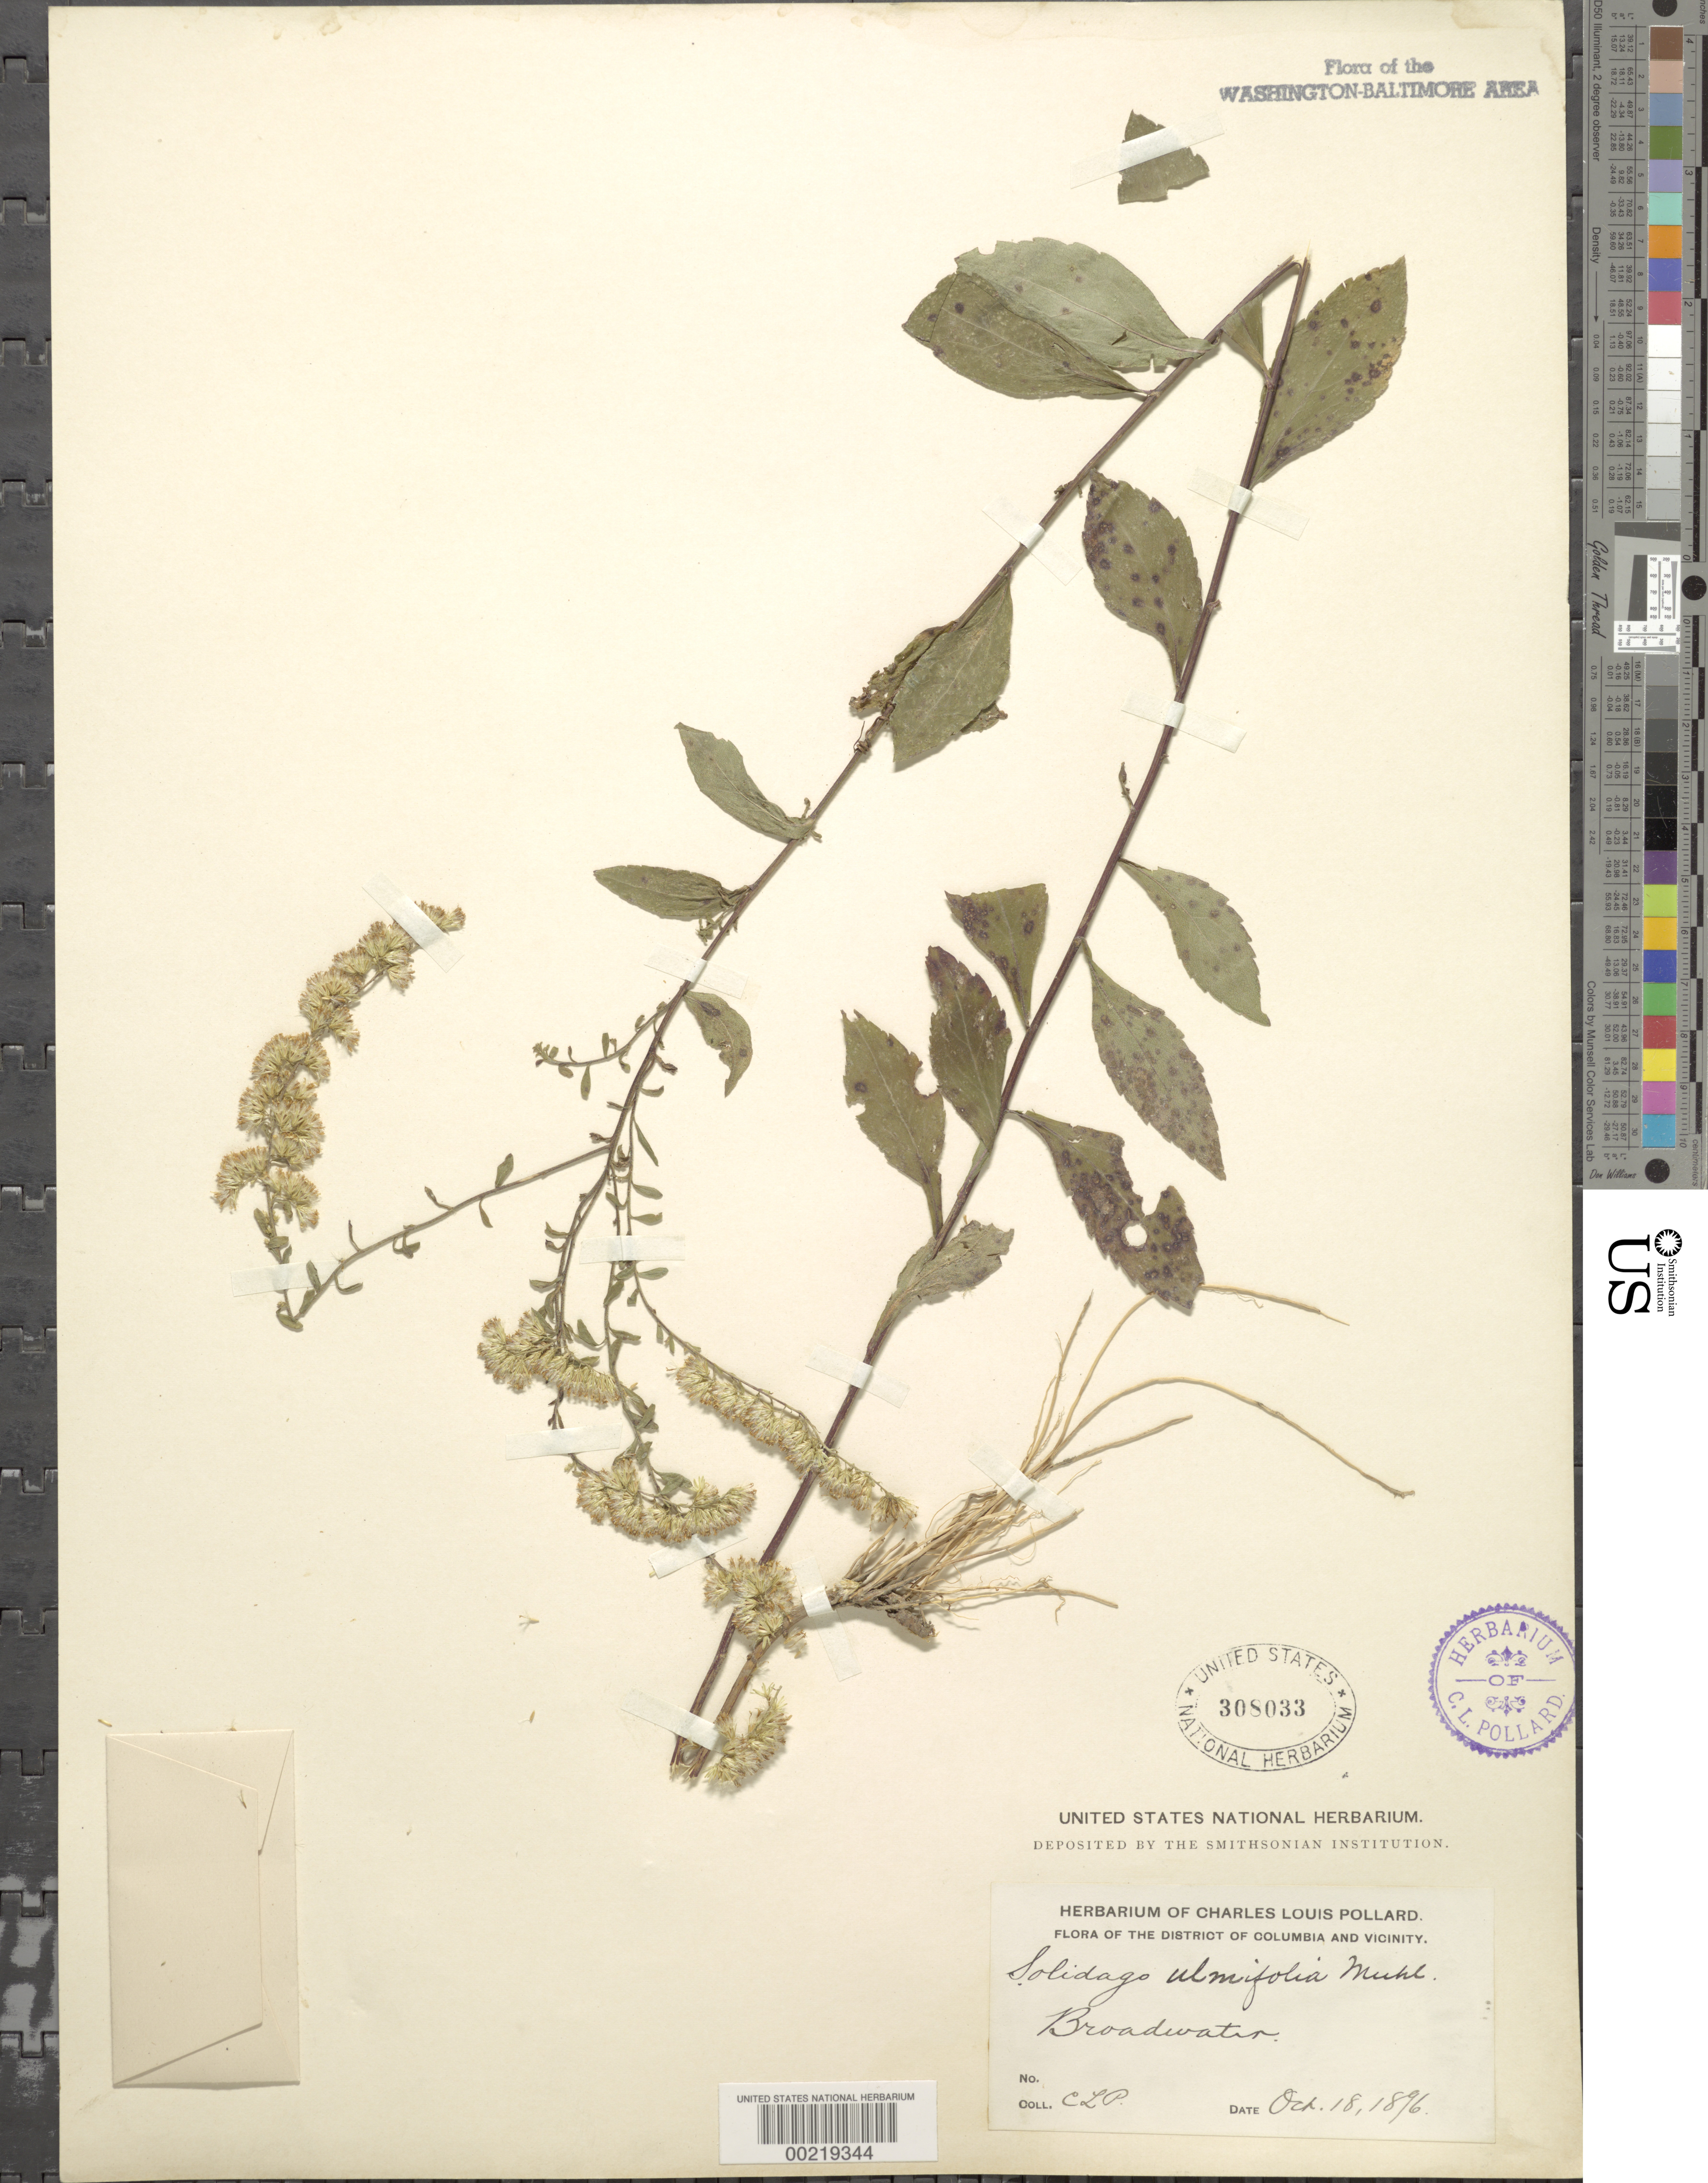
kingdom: Plantae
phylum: Tracheophyta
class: Magnoliopsida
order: Asterales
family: Asteraceae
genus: Solidago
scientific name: Solidago ulmifolia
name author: Muhl. ex Willd.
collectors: C. L. Pollard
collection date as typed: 18 Oct 1896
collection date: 1896-10-18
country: United States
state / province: Maryland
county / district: Montgomery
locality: Widewater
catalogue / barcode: US 308033